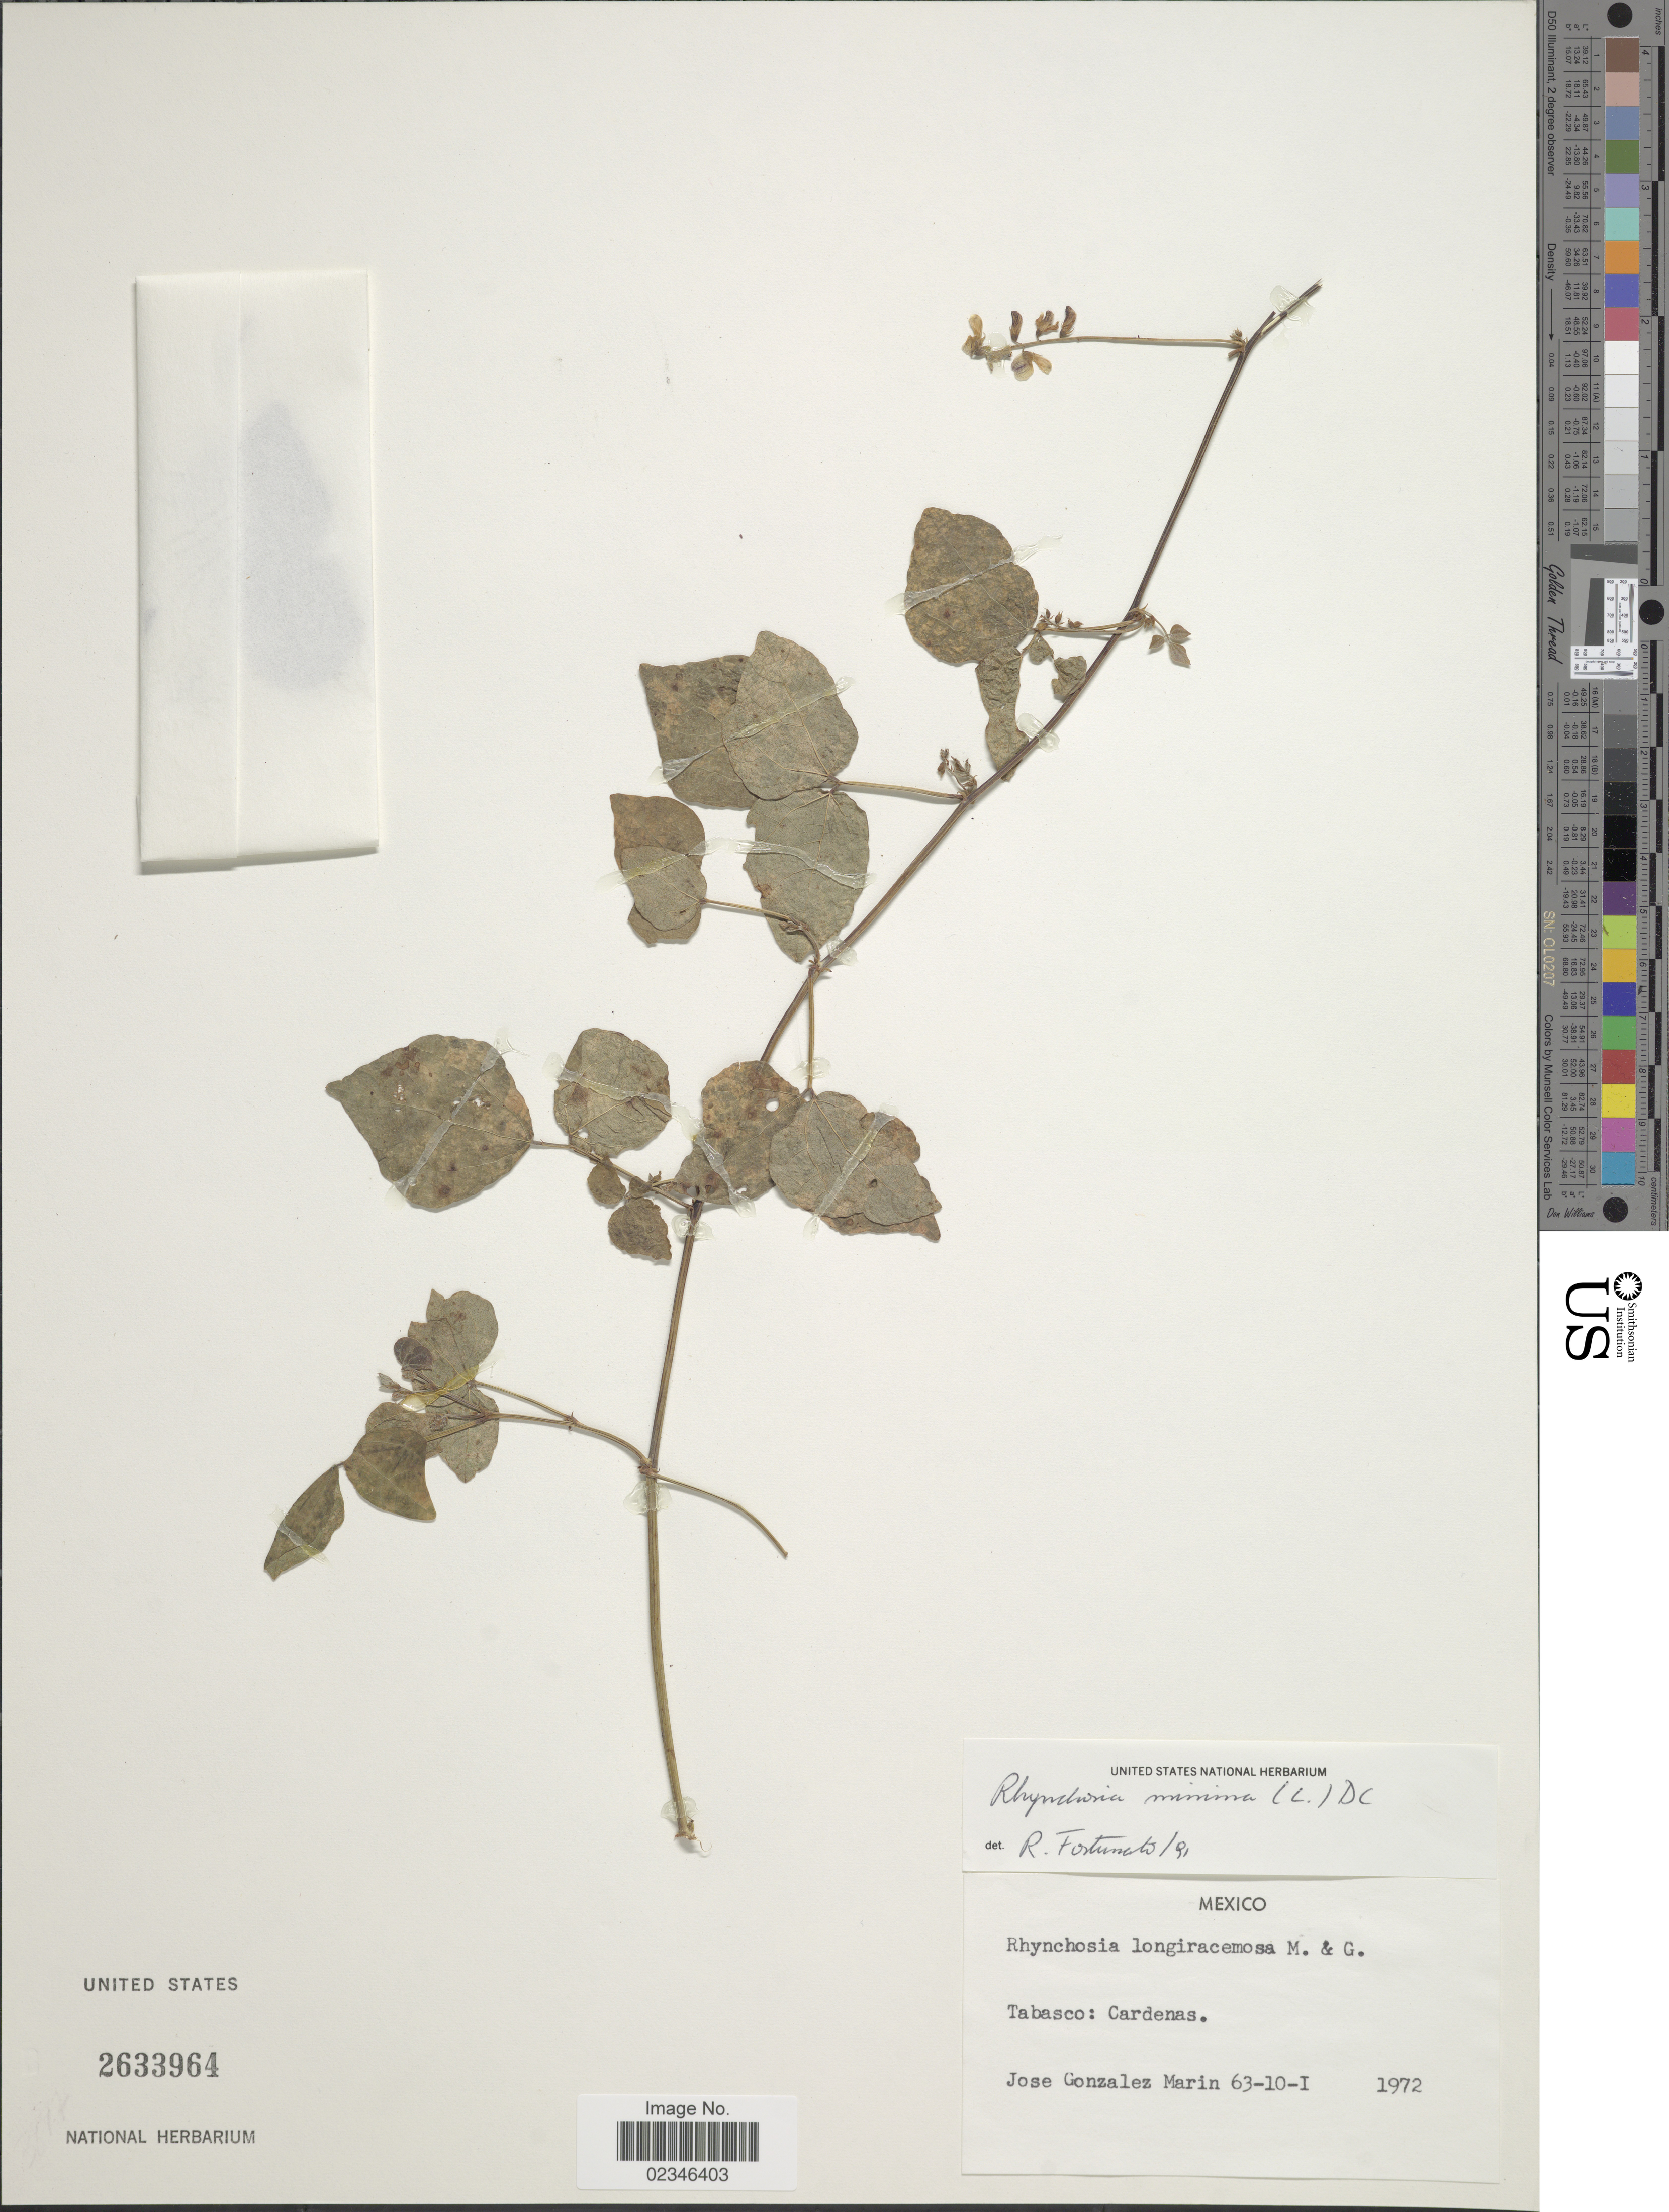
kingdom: Plantae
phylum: Tracheophyta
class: Magnoliopsida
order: Fabales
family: Fabaceae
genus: Rhynchosia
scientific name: Rhynchosia minima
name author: (L.) DC.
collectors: J. Marin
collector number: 63-10-I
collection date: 1972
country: Mexico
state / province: Tabasco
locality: Tabasco: Cardenas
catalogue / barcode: US 2633964